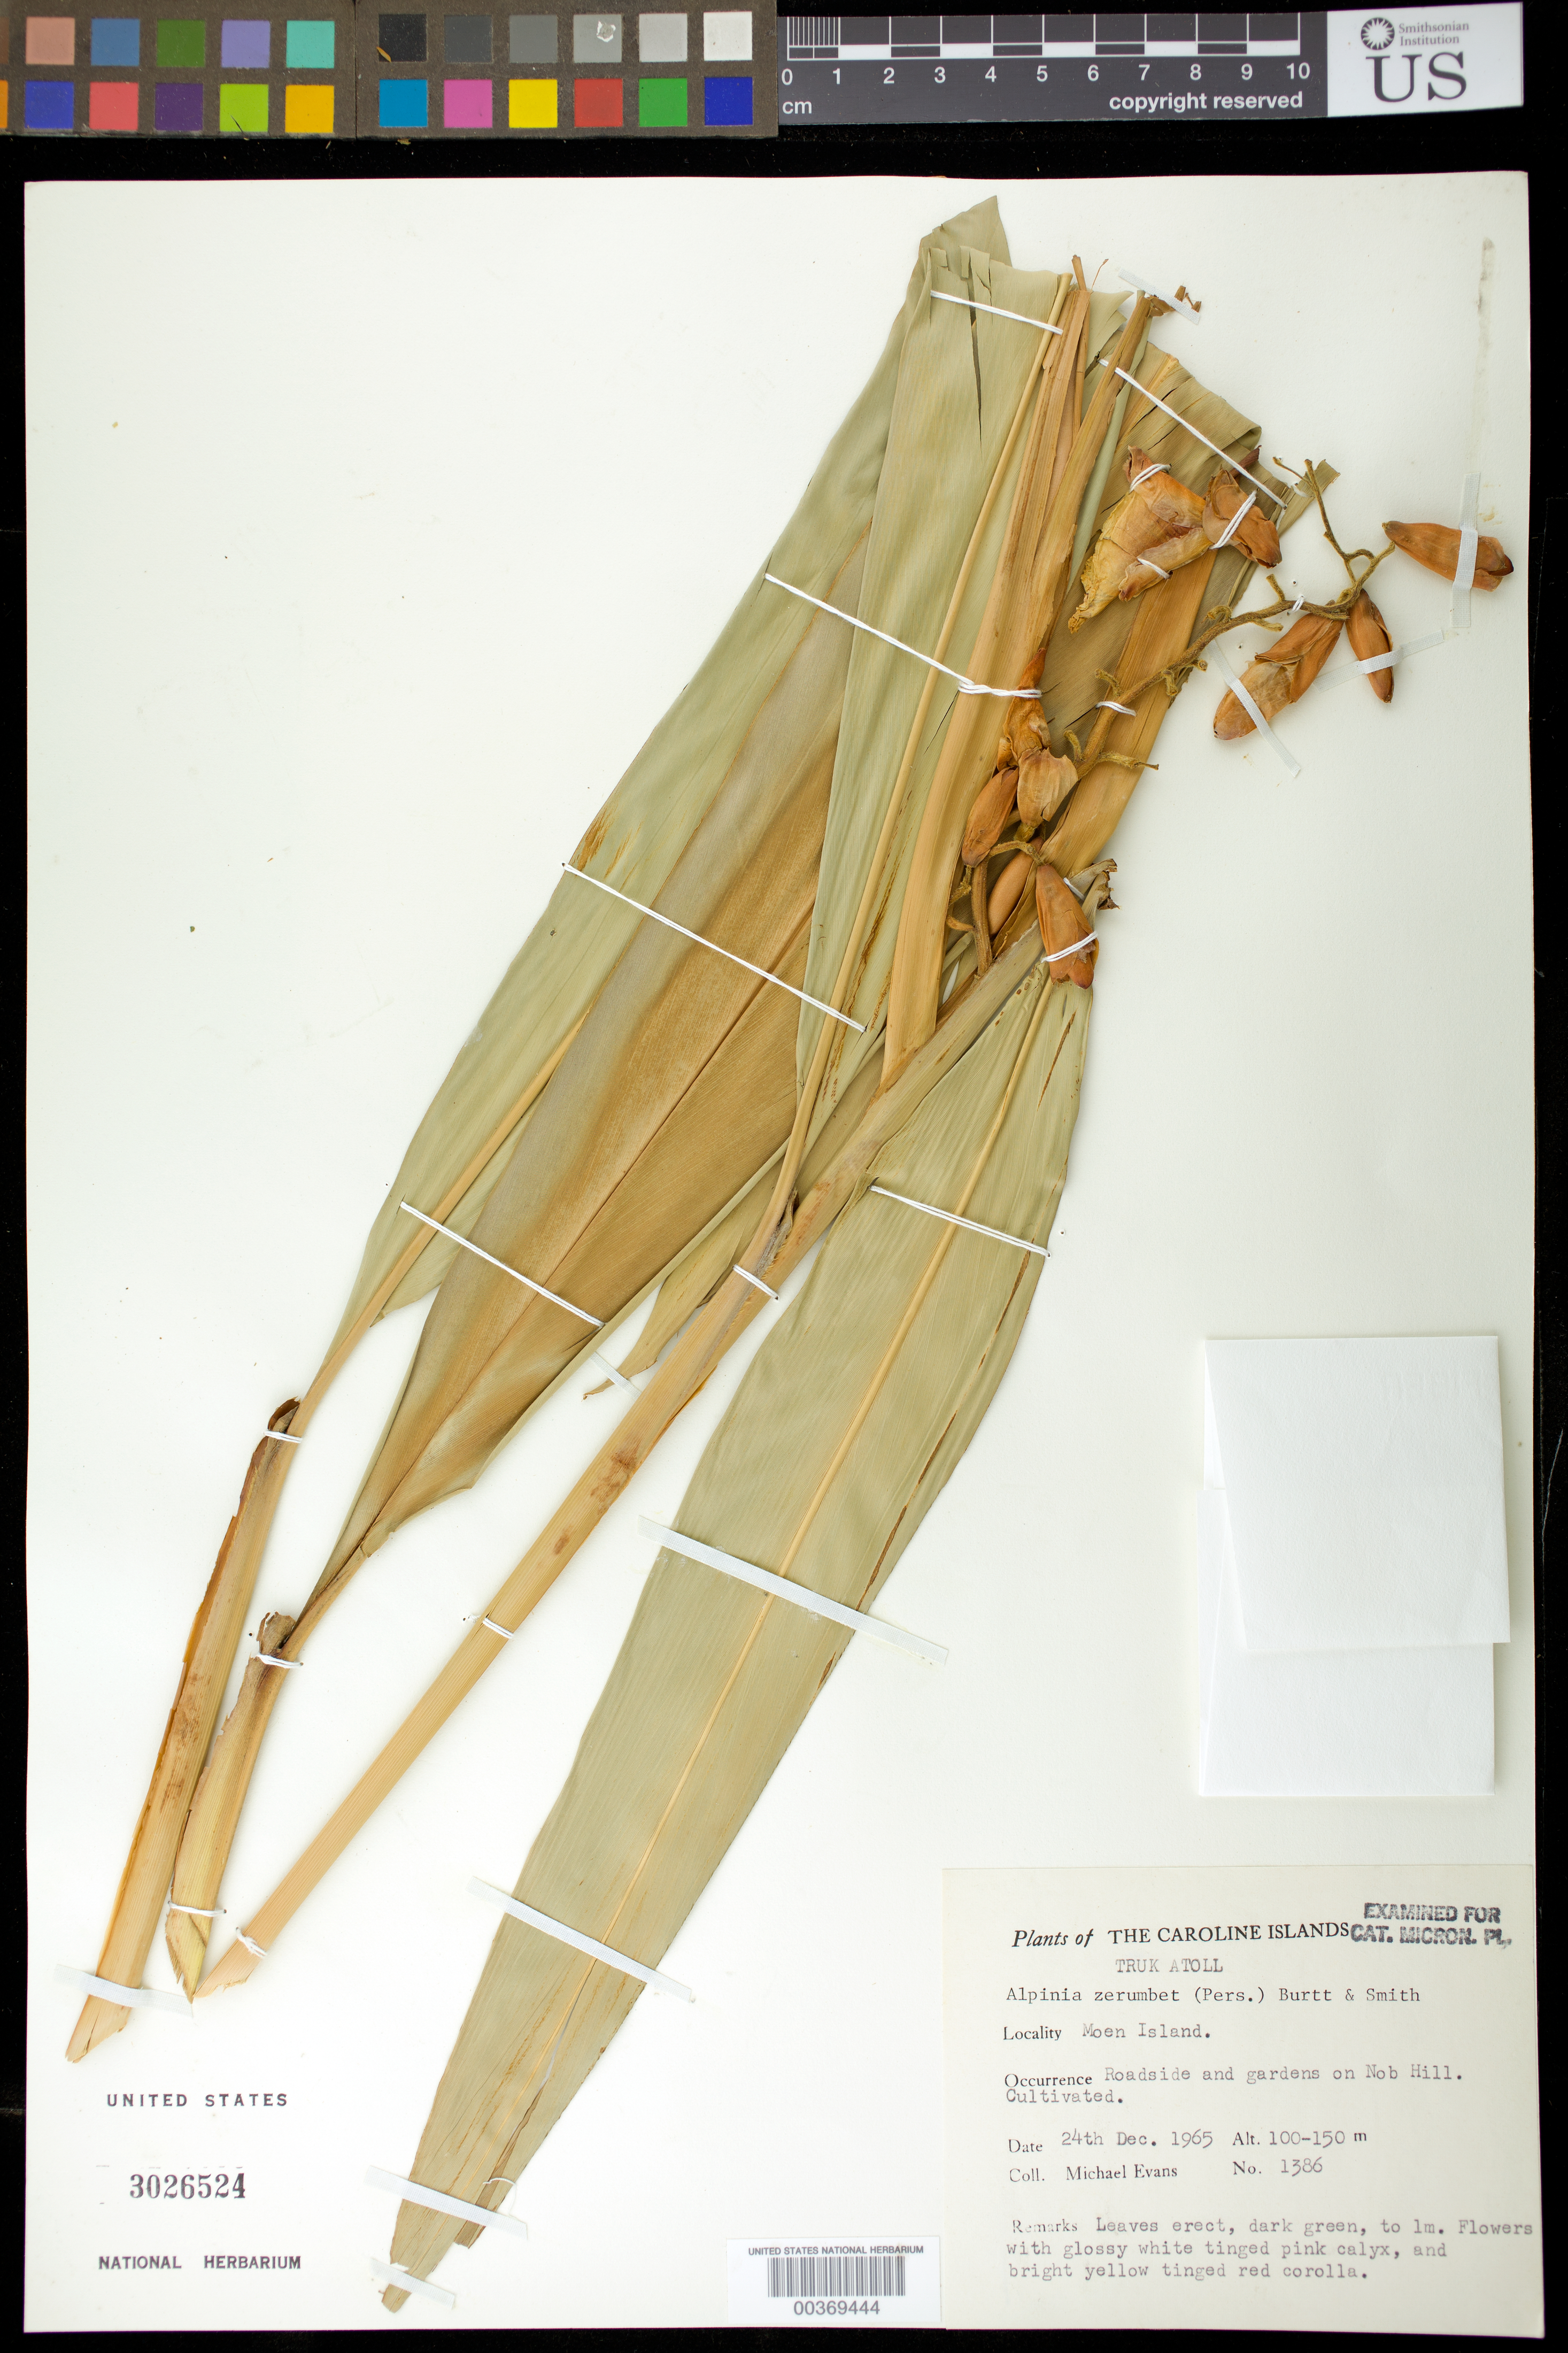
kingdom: Plantae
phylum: Tracheophyta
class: Liliopsida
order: Zingiberales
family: Zingiberaceae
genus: Alpinia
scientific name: Alpinia zerumbet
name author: (Pers.) B.L. Burtt & R.M. Sm.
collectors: M. Evans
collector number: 1386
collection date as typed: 24 Dec 1965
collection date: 1965-12-24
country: Micronesia, Federated States of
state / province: Truk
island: Moen [Wono]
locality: Plants of caroline islands, truk atoll, moen island. [Weno Island = Moen Island.]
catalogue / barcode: US 3026524